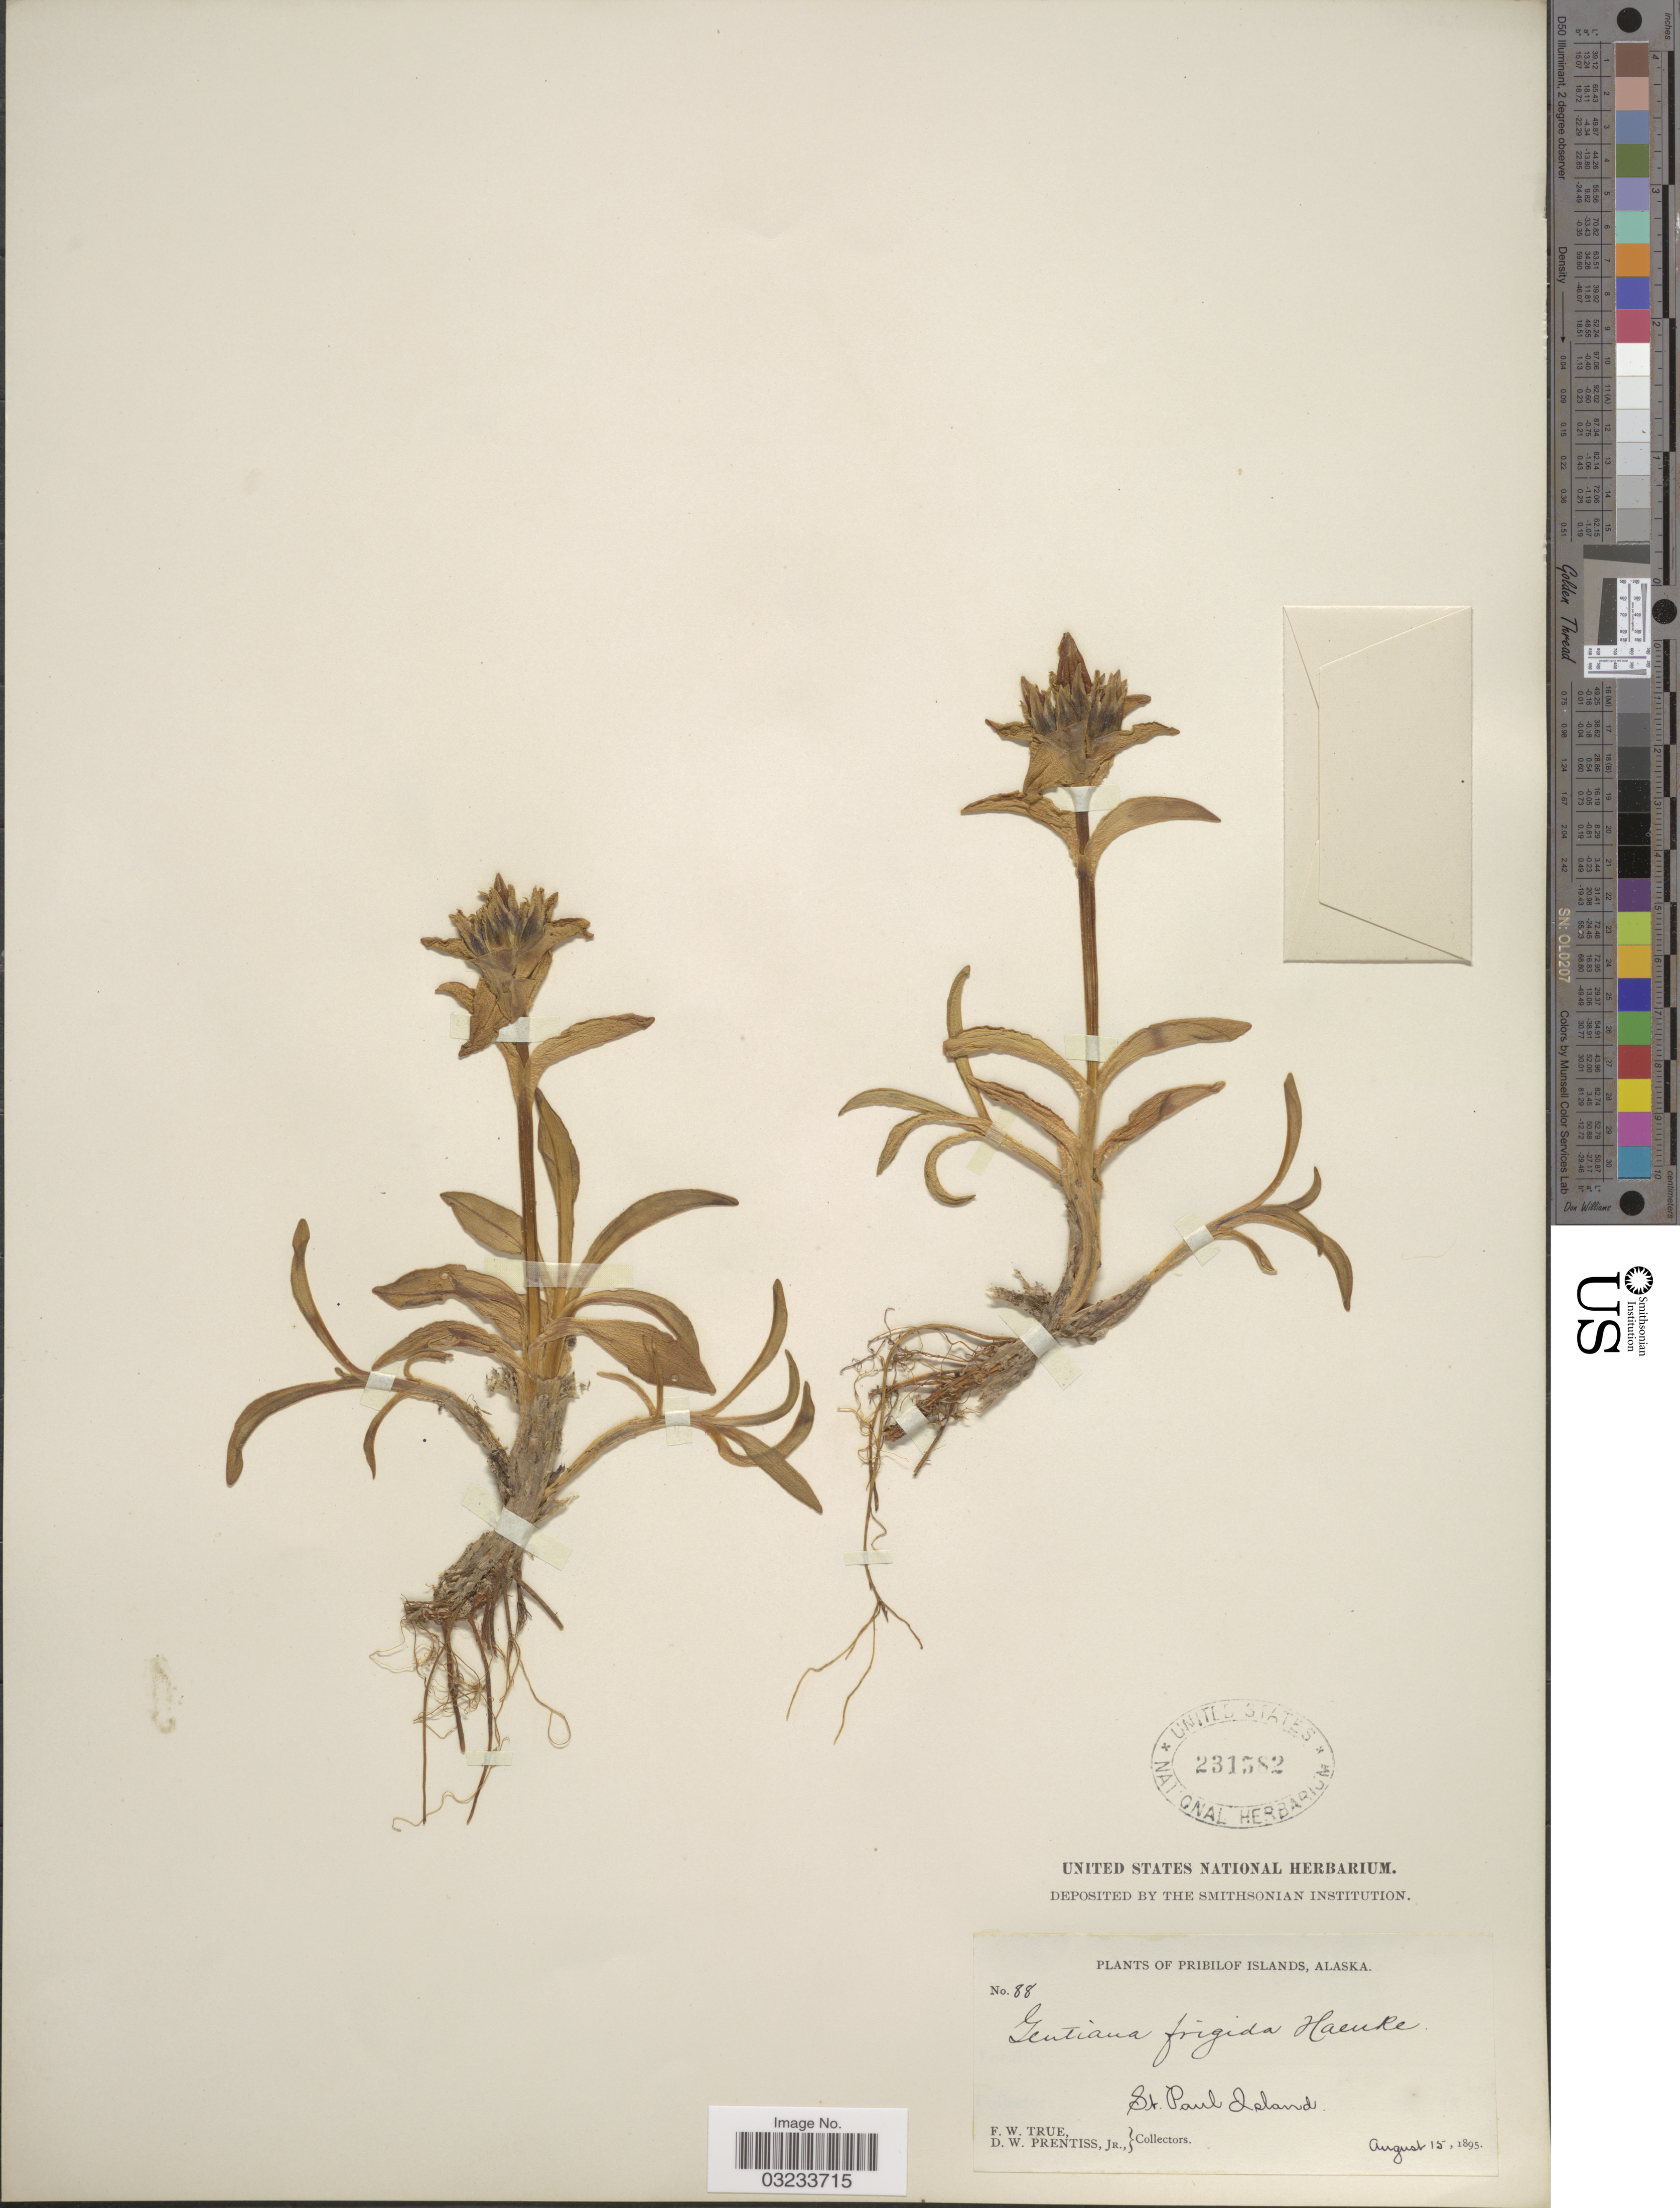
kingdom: Plantae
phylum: Tracheophyta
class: Magnoliopsida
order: Gentianales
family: Gentianaceae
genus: Gentiana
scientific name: Gentiana algida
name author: Pall.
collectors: F. True & D. Prentiss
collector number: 88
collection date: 1895-08-15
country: United States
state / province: Alaska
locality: Pribilof Islands. St. Paul Island.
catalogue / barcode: US 231582